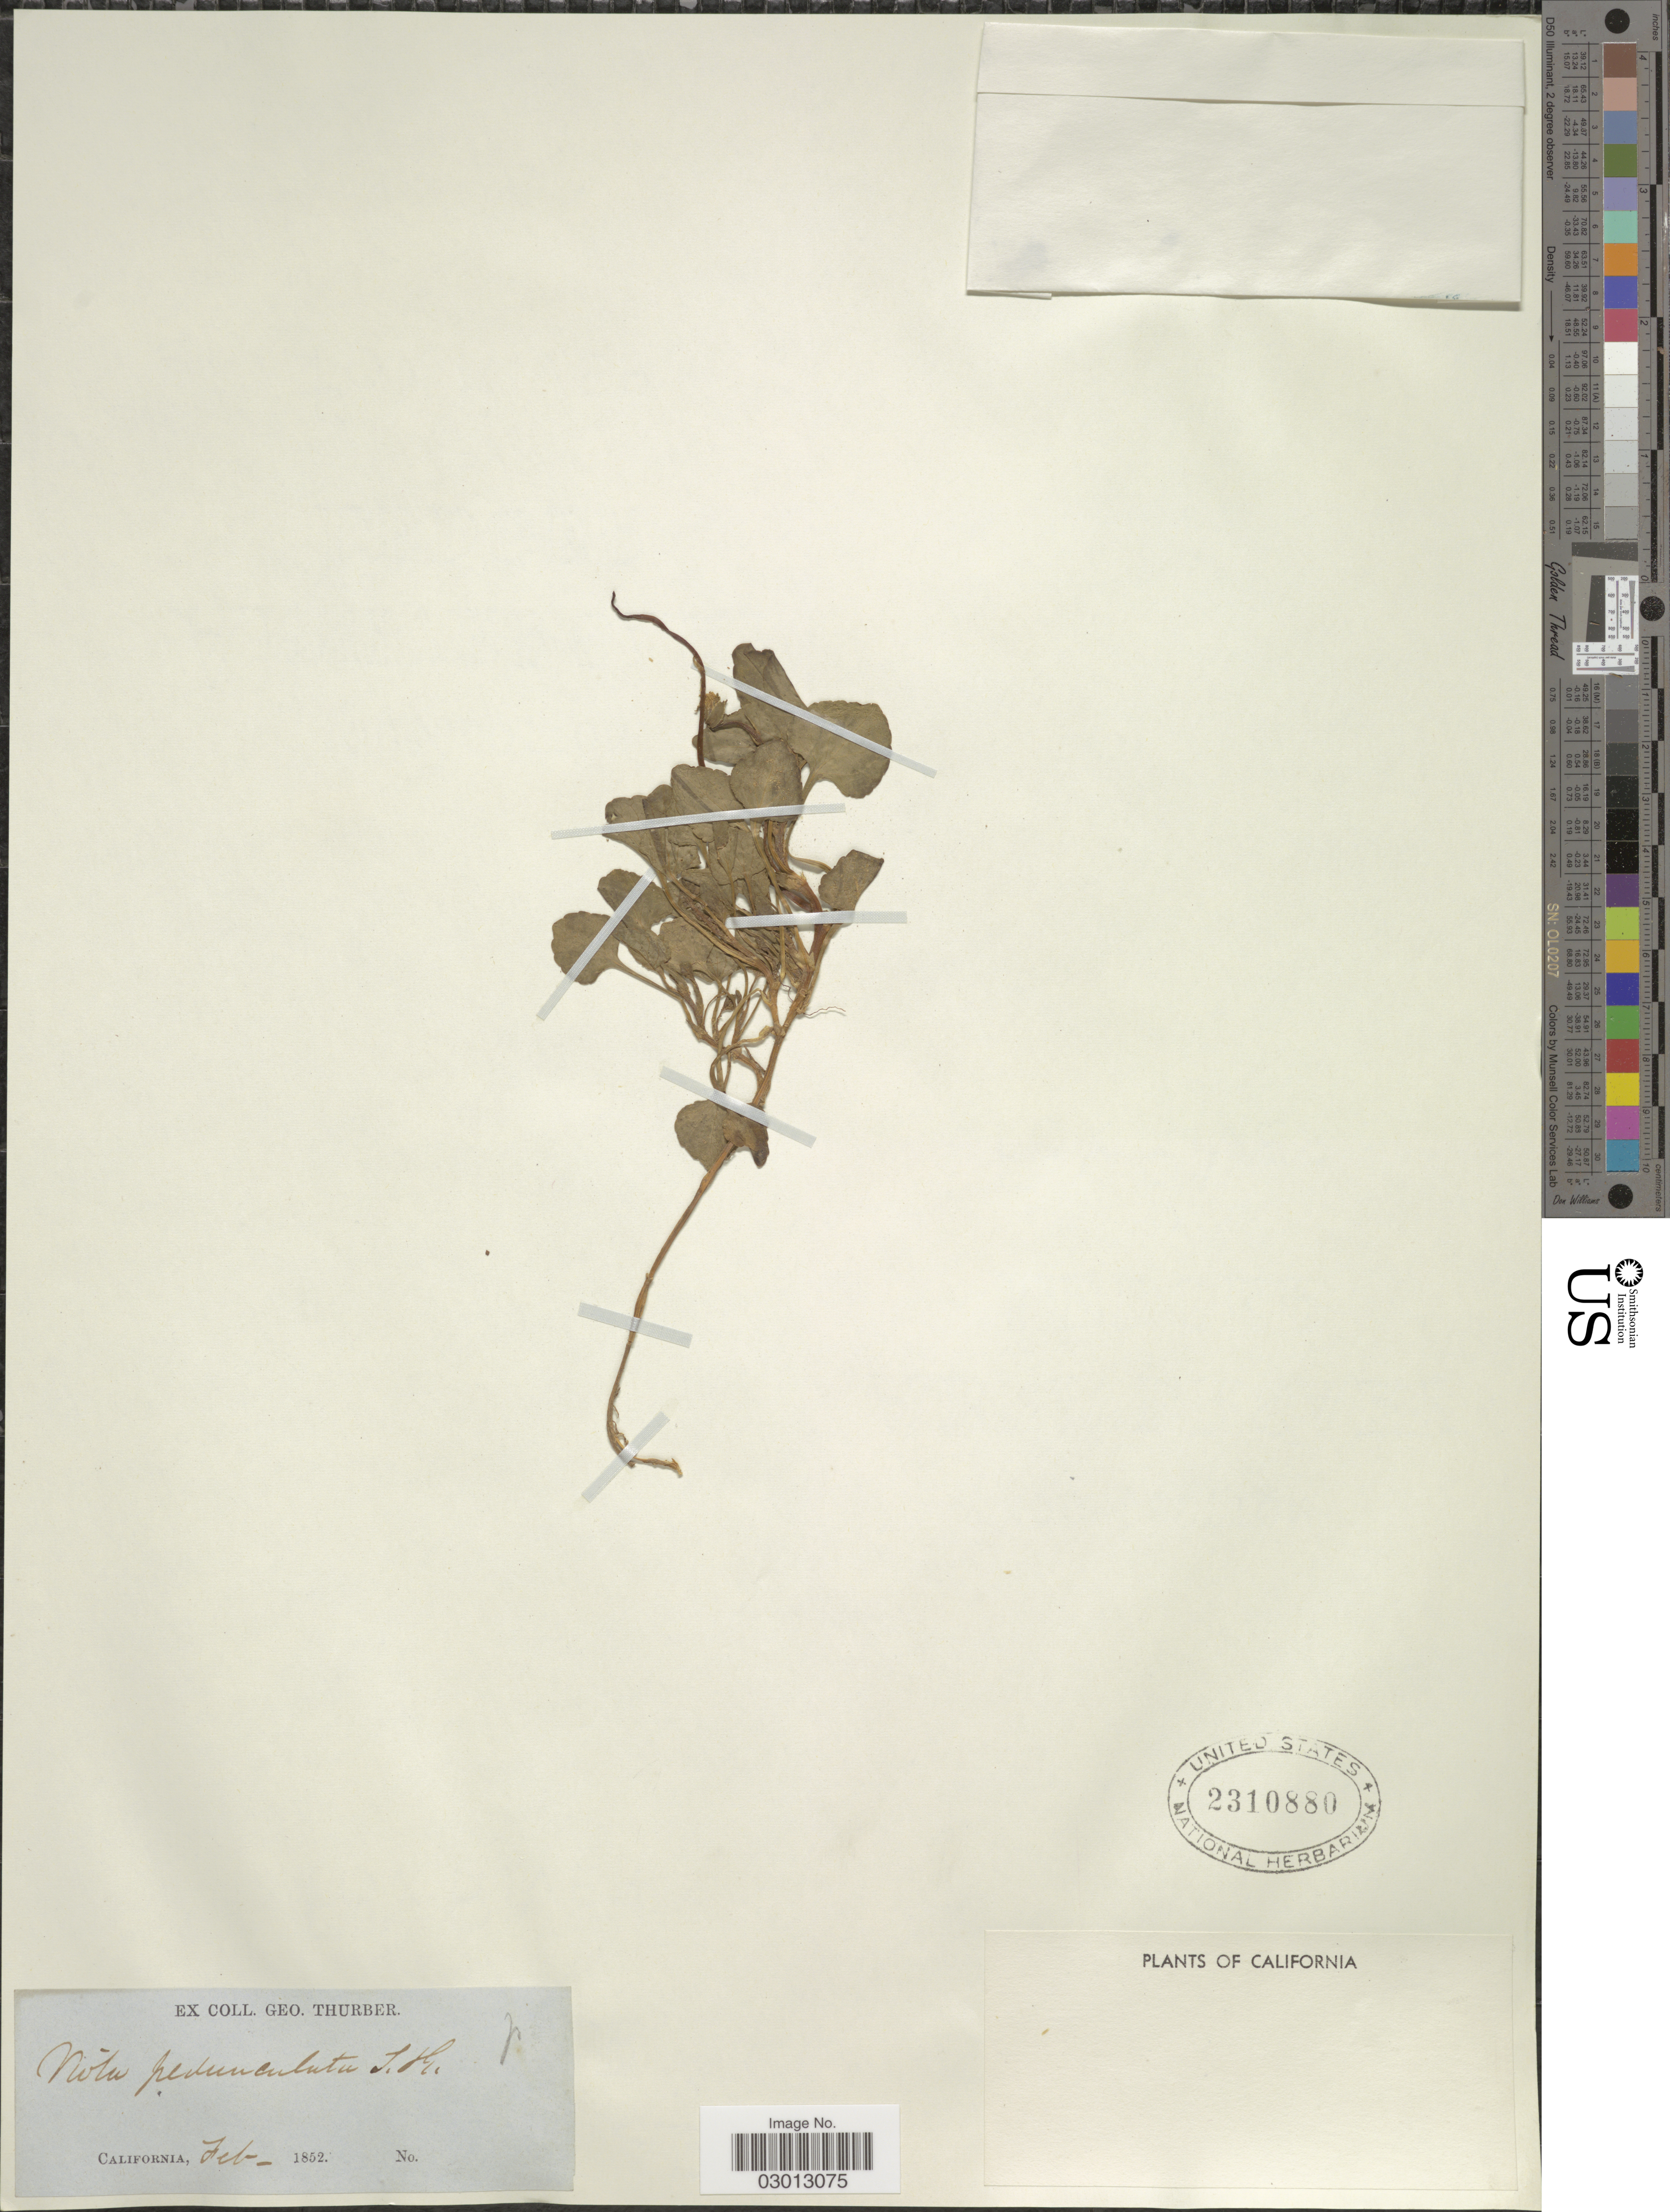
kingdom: Plantae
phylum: Tracheophyta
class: Magnoliopsida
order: Malpighiales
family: Violaceae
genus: Viola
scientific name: Viola pedunculata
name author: Torr. & A. Gray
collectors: G. Thurber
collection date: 1852-02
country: United States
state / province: California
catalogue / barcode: US 2310880